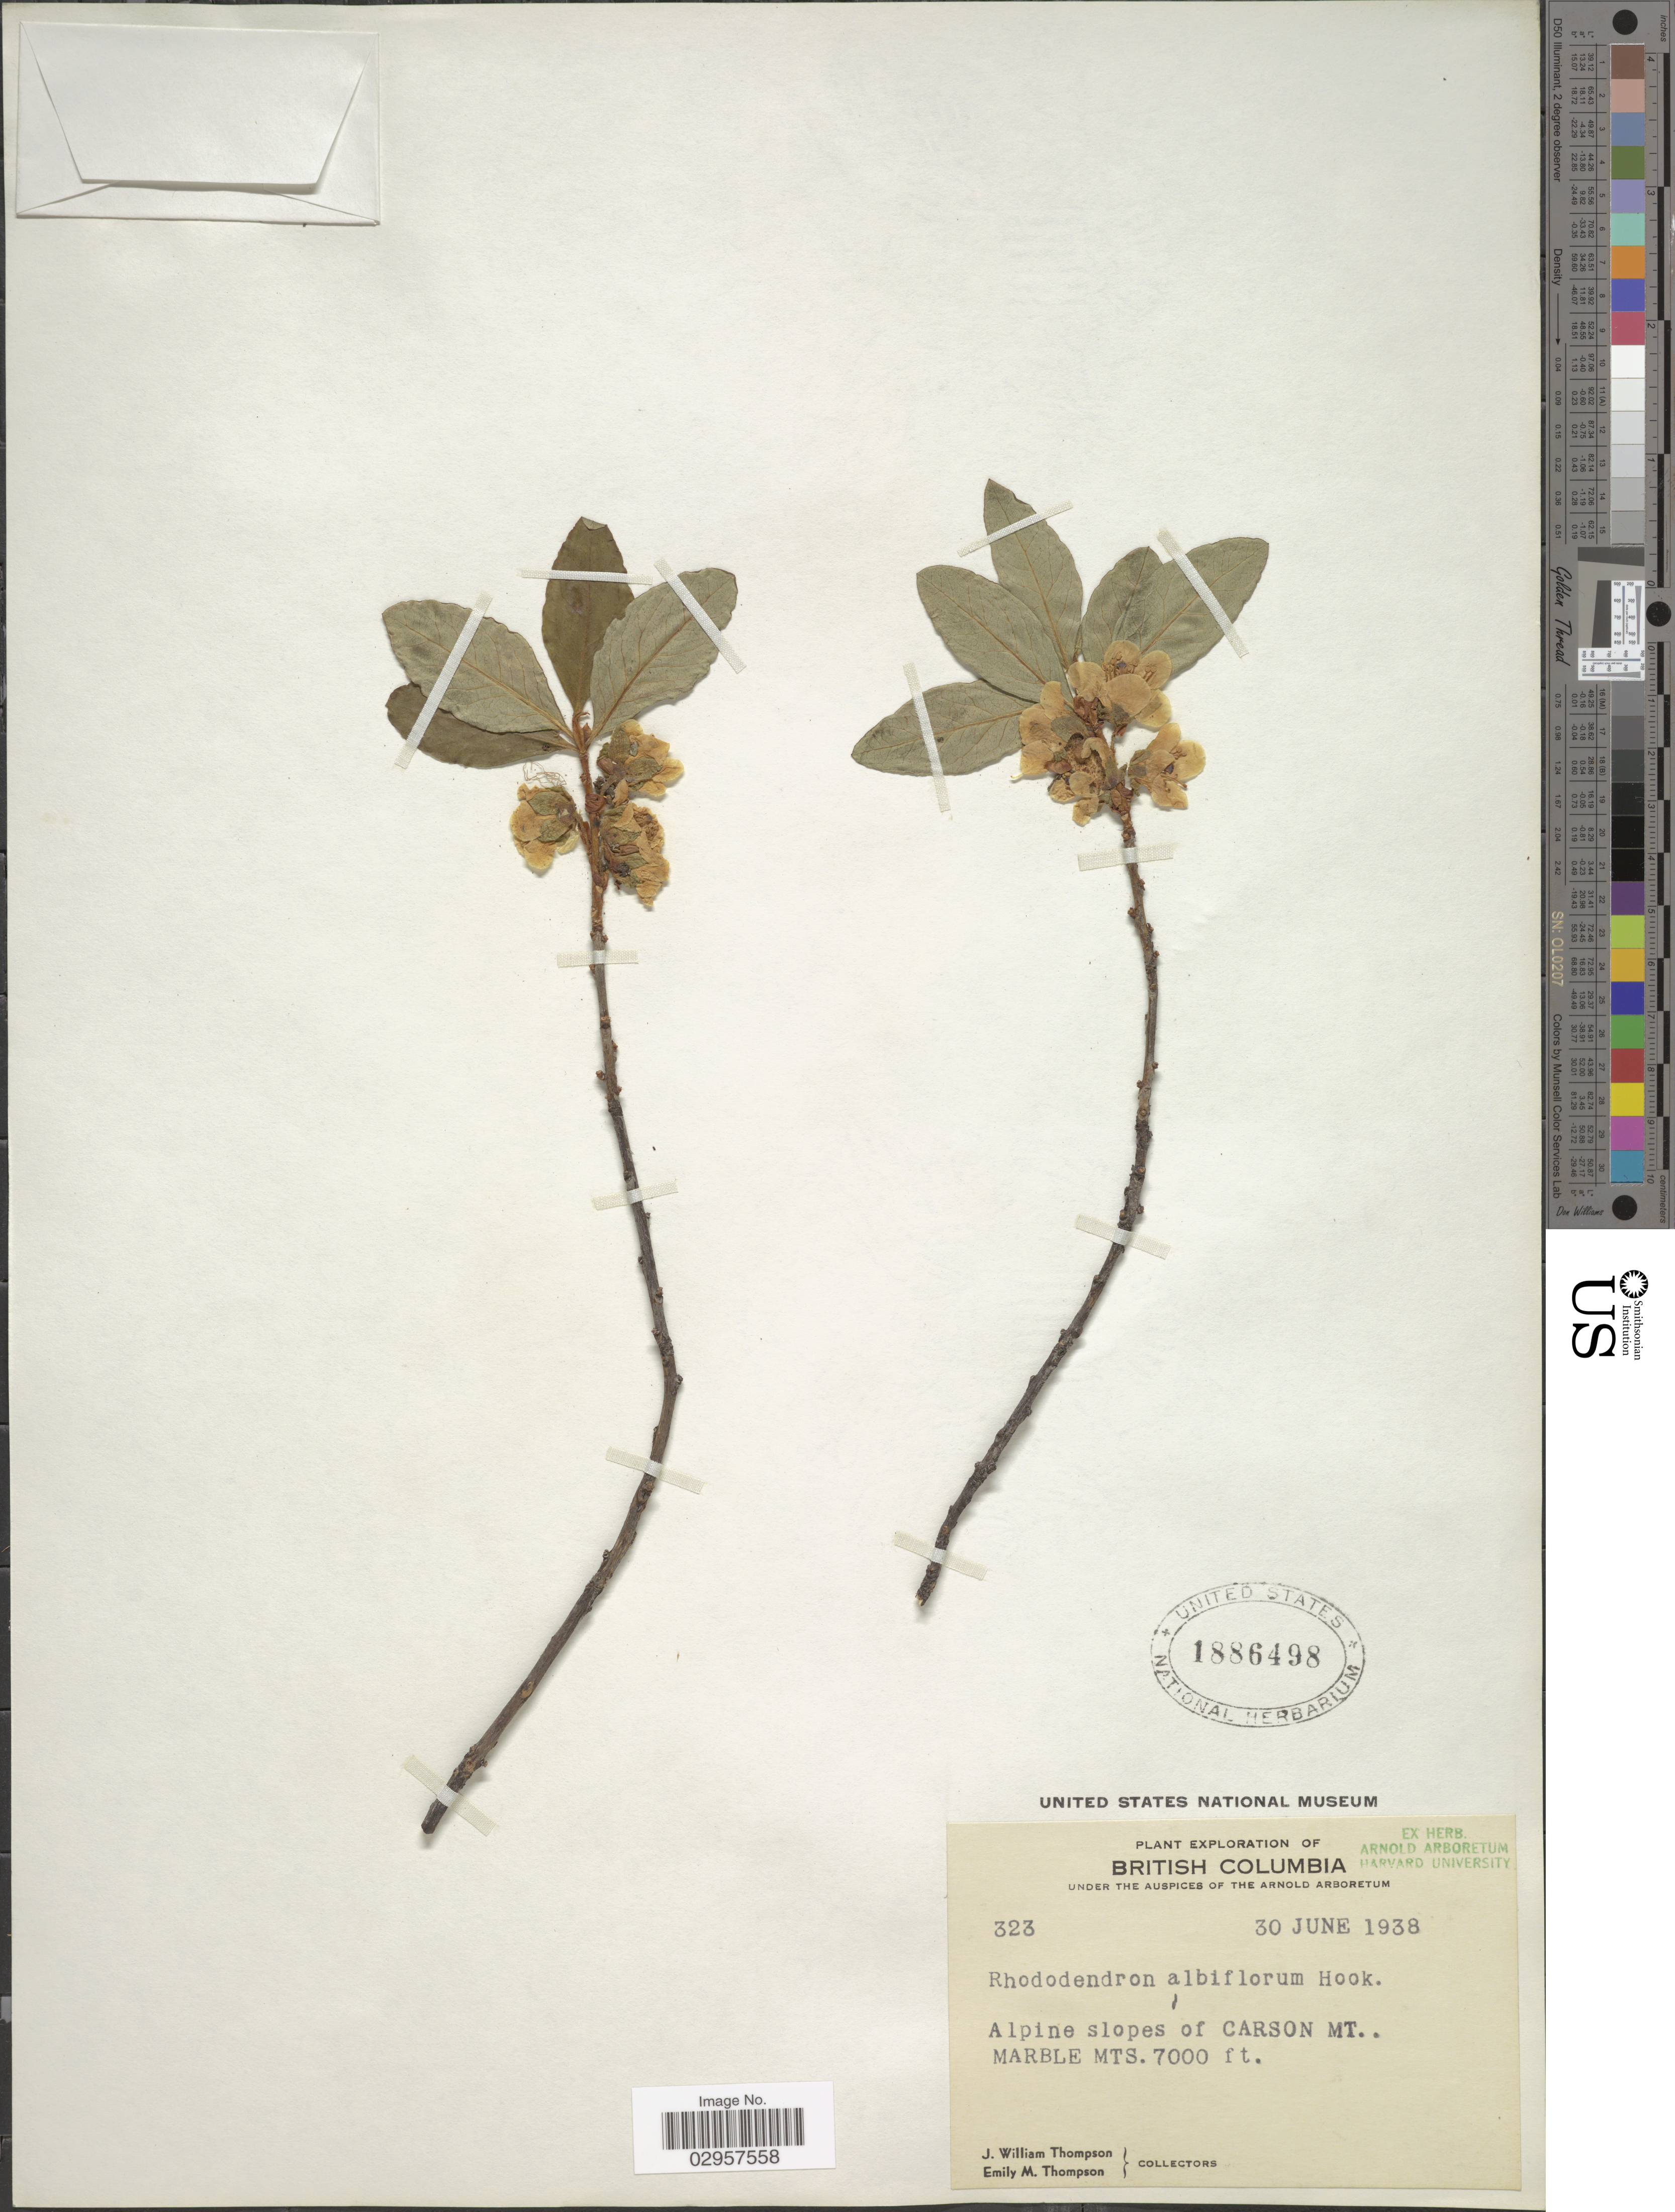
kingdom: Plantae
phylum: Tracheophyta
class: Magnoliopsida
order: Ericales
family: Ericaceae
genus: Rhododendron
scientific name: Rhododendron albiflorum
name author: Hook.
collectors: J. W. Thompson & E. M. Thompson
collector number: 323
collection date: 1938-06-30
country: Canada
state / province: British Columbia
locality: Alpine slopes of Carson Mt., Marble Mts.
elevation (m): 2134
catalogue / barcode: US 1886498